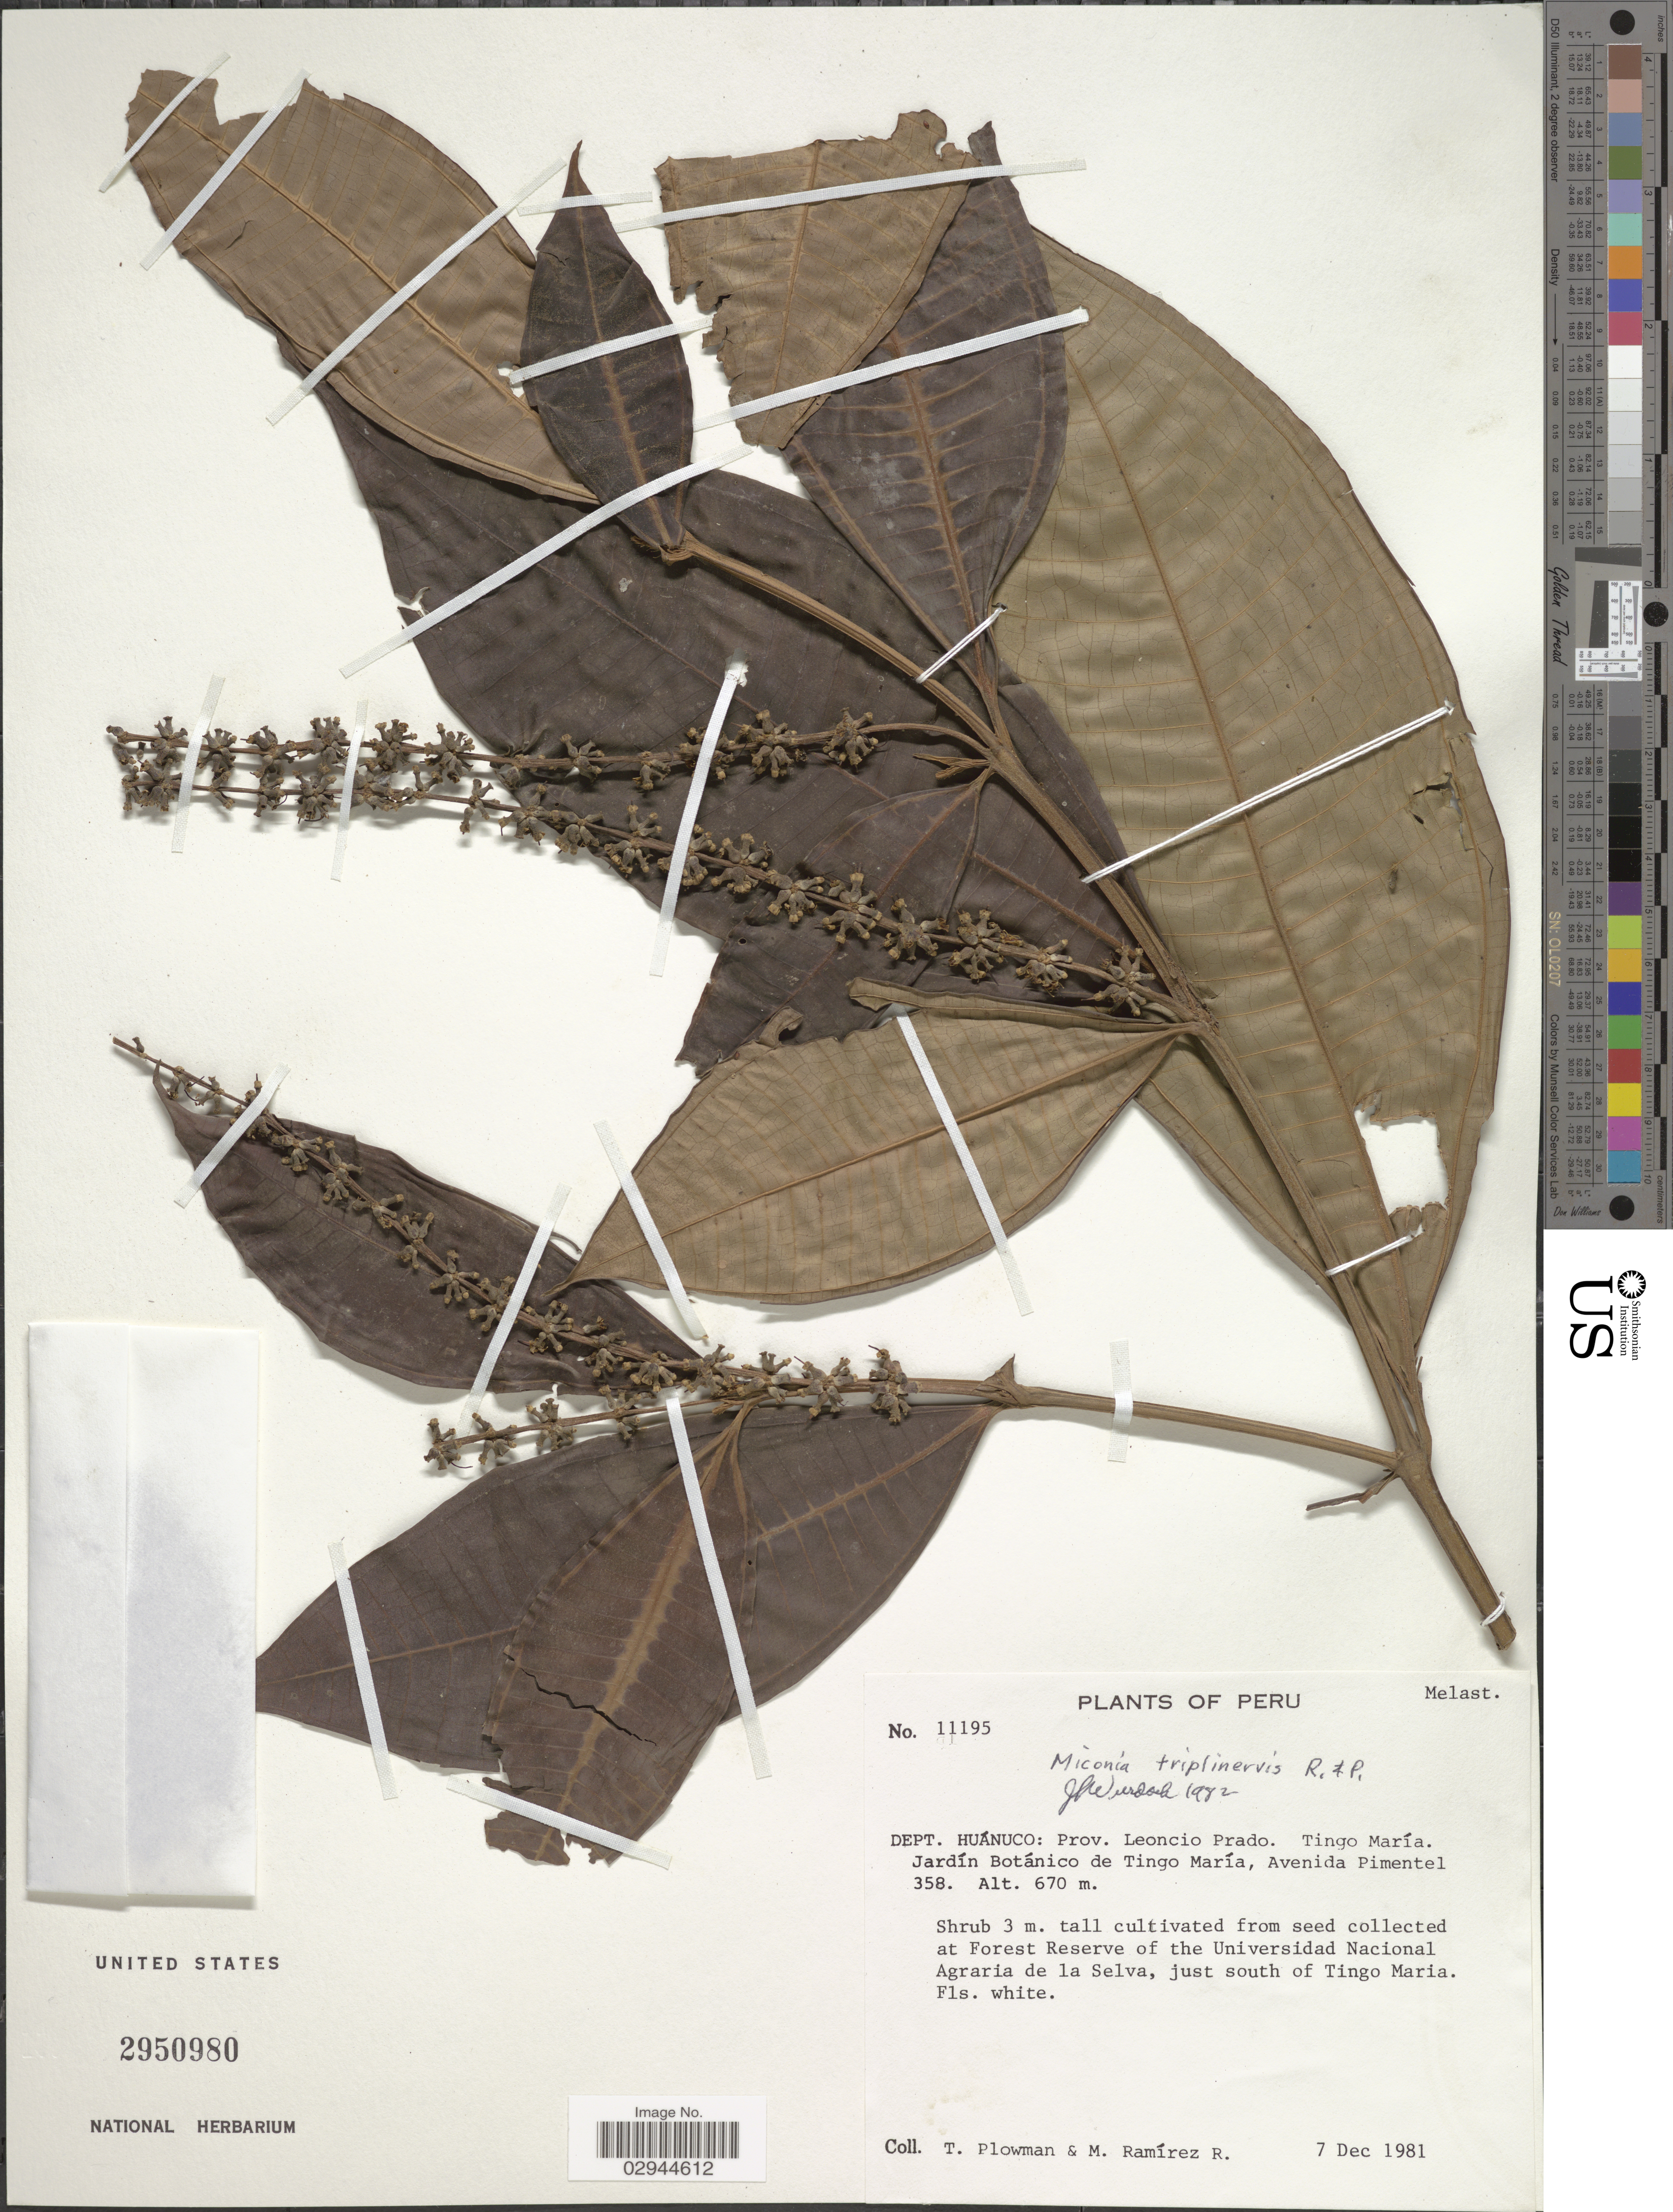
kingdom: Plantae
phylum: Tracheophyta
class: Magnoliopsida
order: Myrtales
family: Melastomataceae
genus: Miconia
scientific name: Miconia triplinervis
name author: Ruiz & Pav.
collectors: T. Plowman & M. Ramirez R.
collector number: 11195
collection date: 1981-12-07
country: Peru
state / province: Huánuco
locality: Dept. Huánuco, Prov. Leoncio Prado, Tingo María, Jardín Botánico de Tingo María, Avenida Pimentel 358.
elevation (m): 670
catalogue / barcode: US 2950980